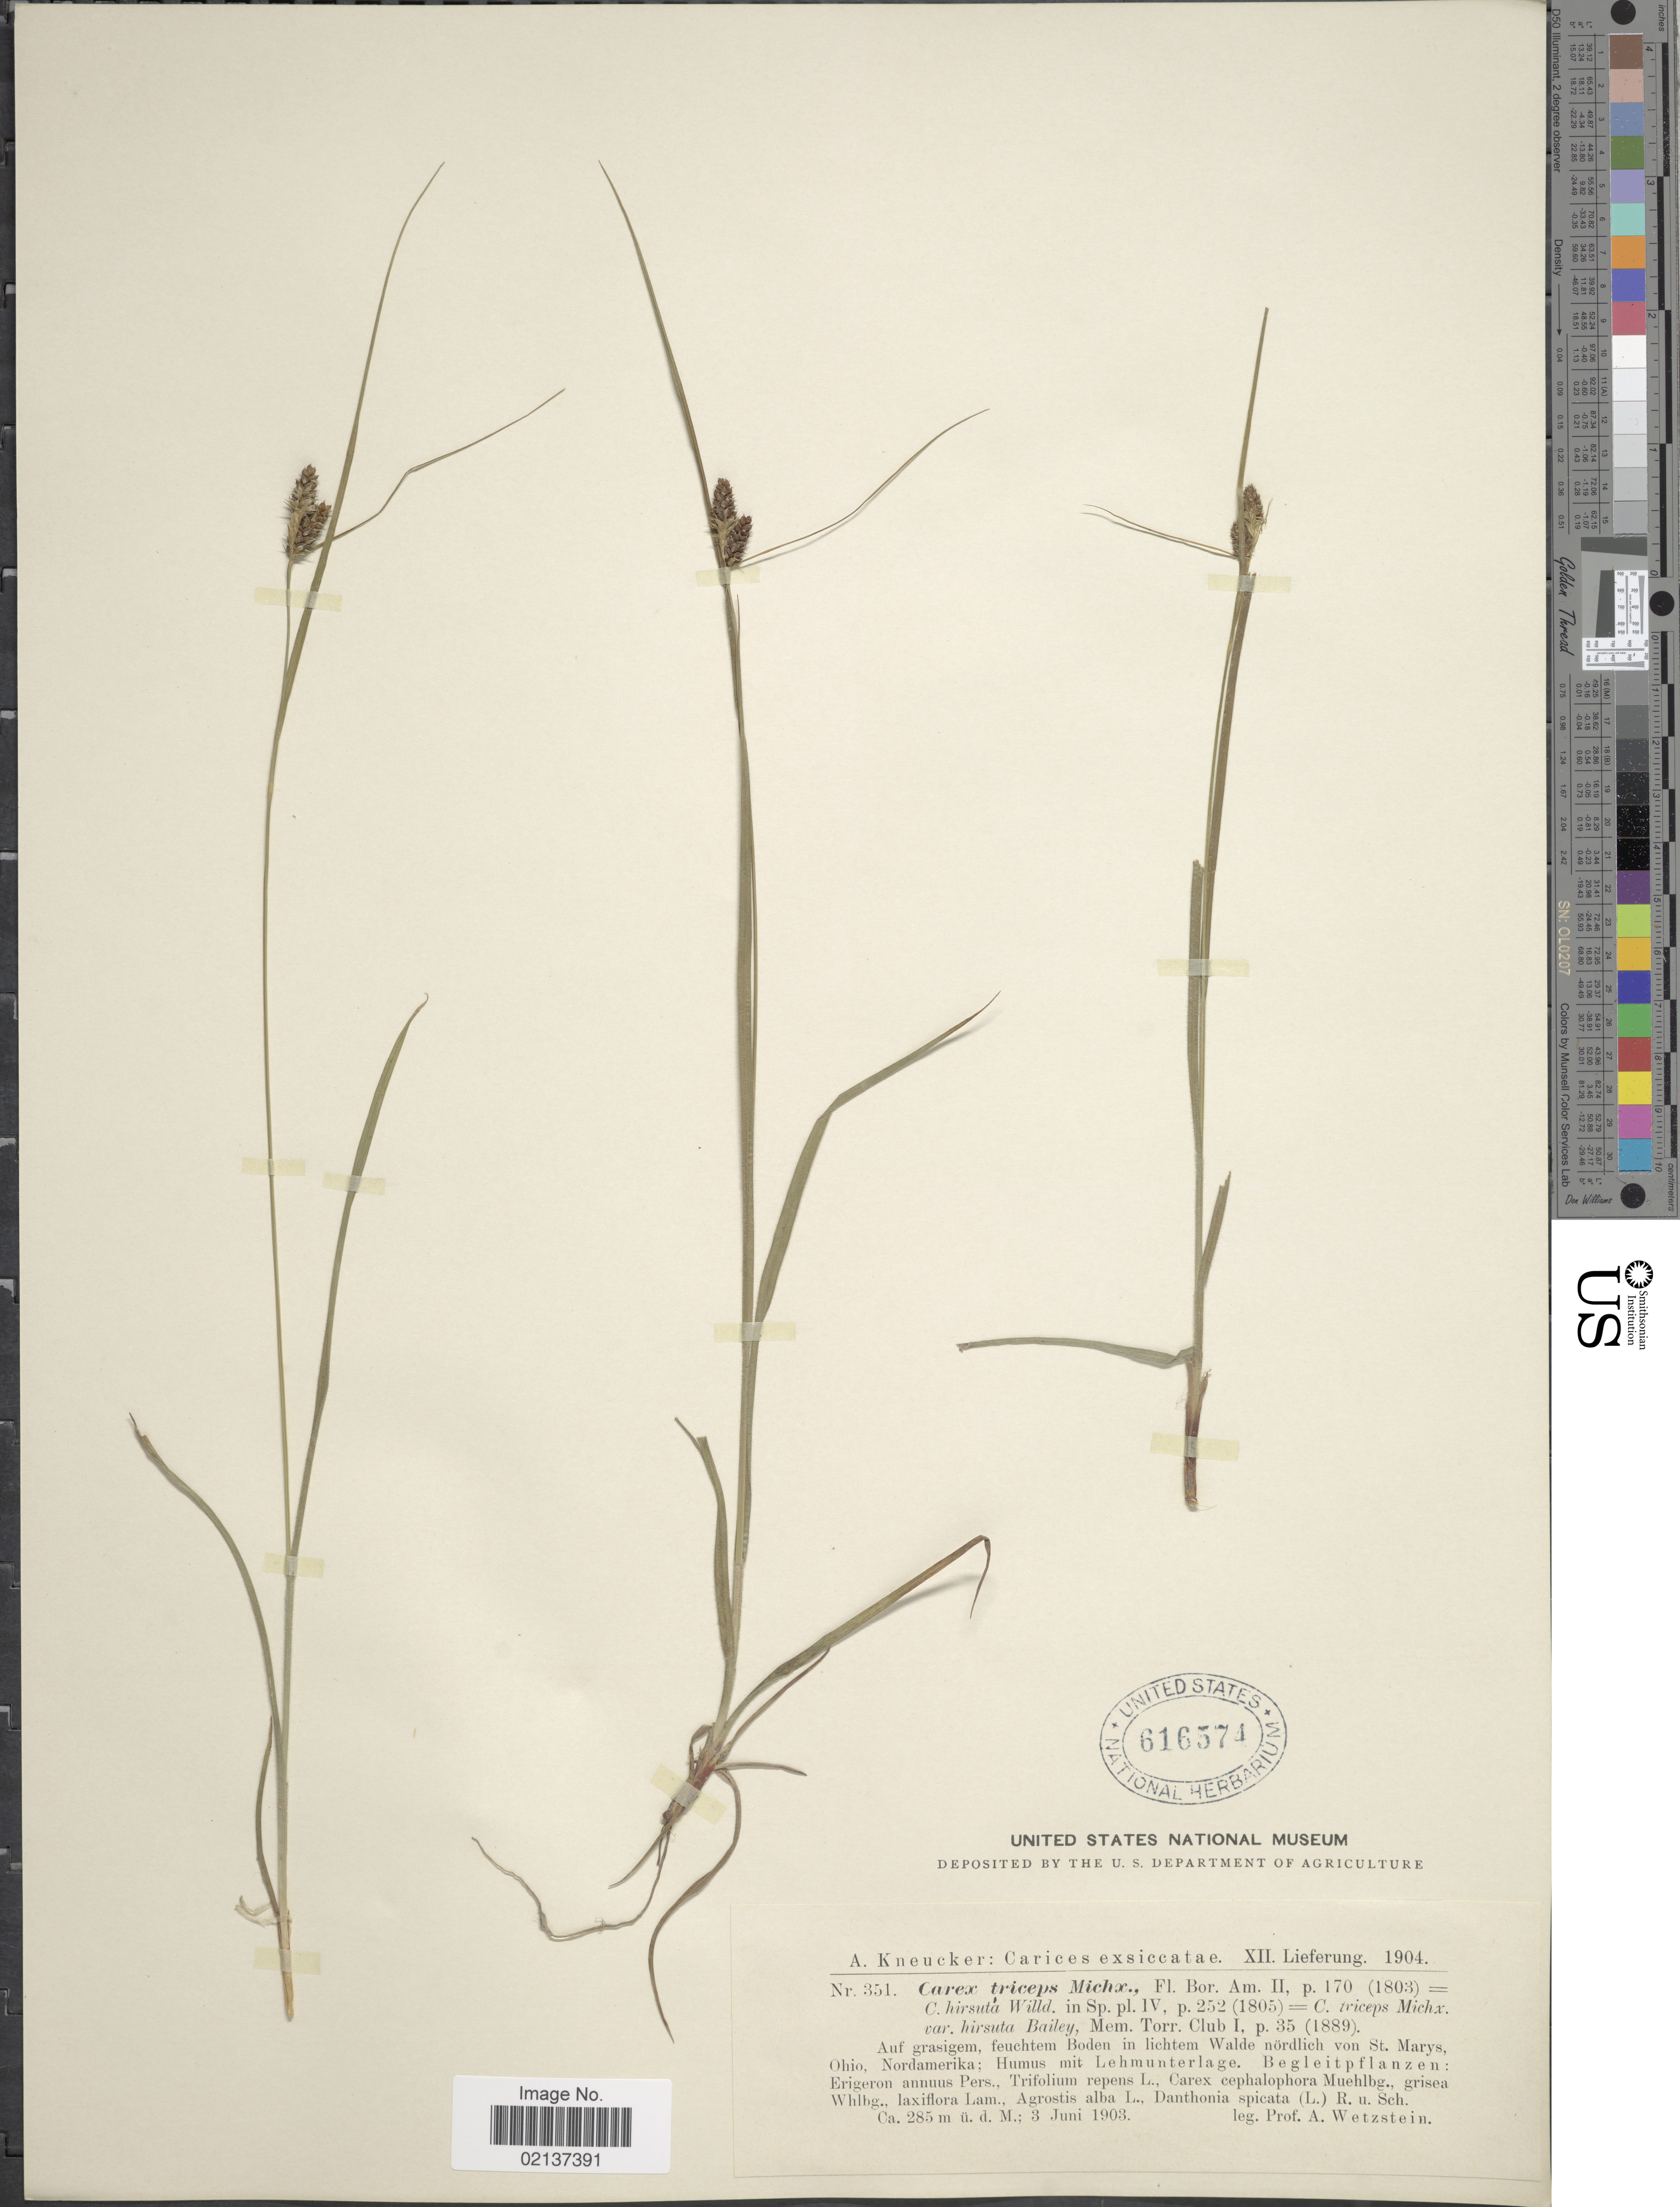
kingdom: Plantae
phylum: Tracheophyta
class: Liliopsida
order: Poales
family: Cyperaceae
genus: Carex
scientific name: Carex hirsutella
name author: Mack.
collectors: A. Wetzstein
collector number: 351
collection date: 1903-06-03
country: United States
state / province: Ohio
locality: Nordlich von St. Marys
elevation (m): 285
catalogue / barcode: US 616574